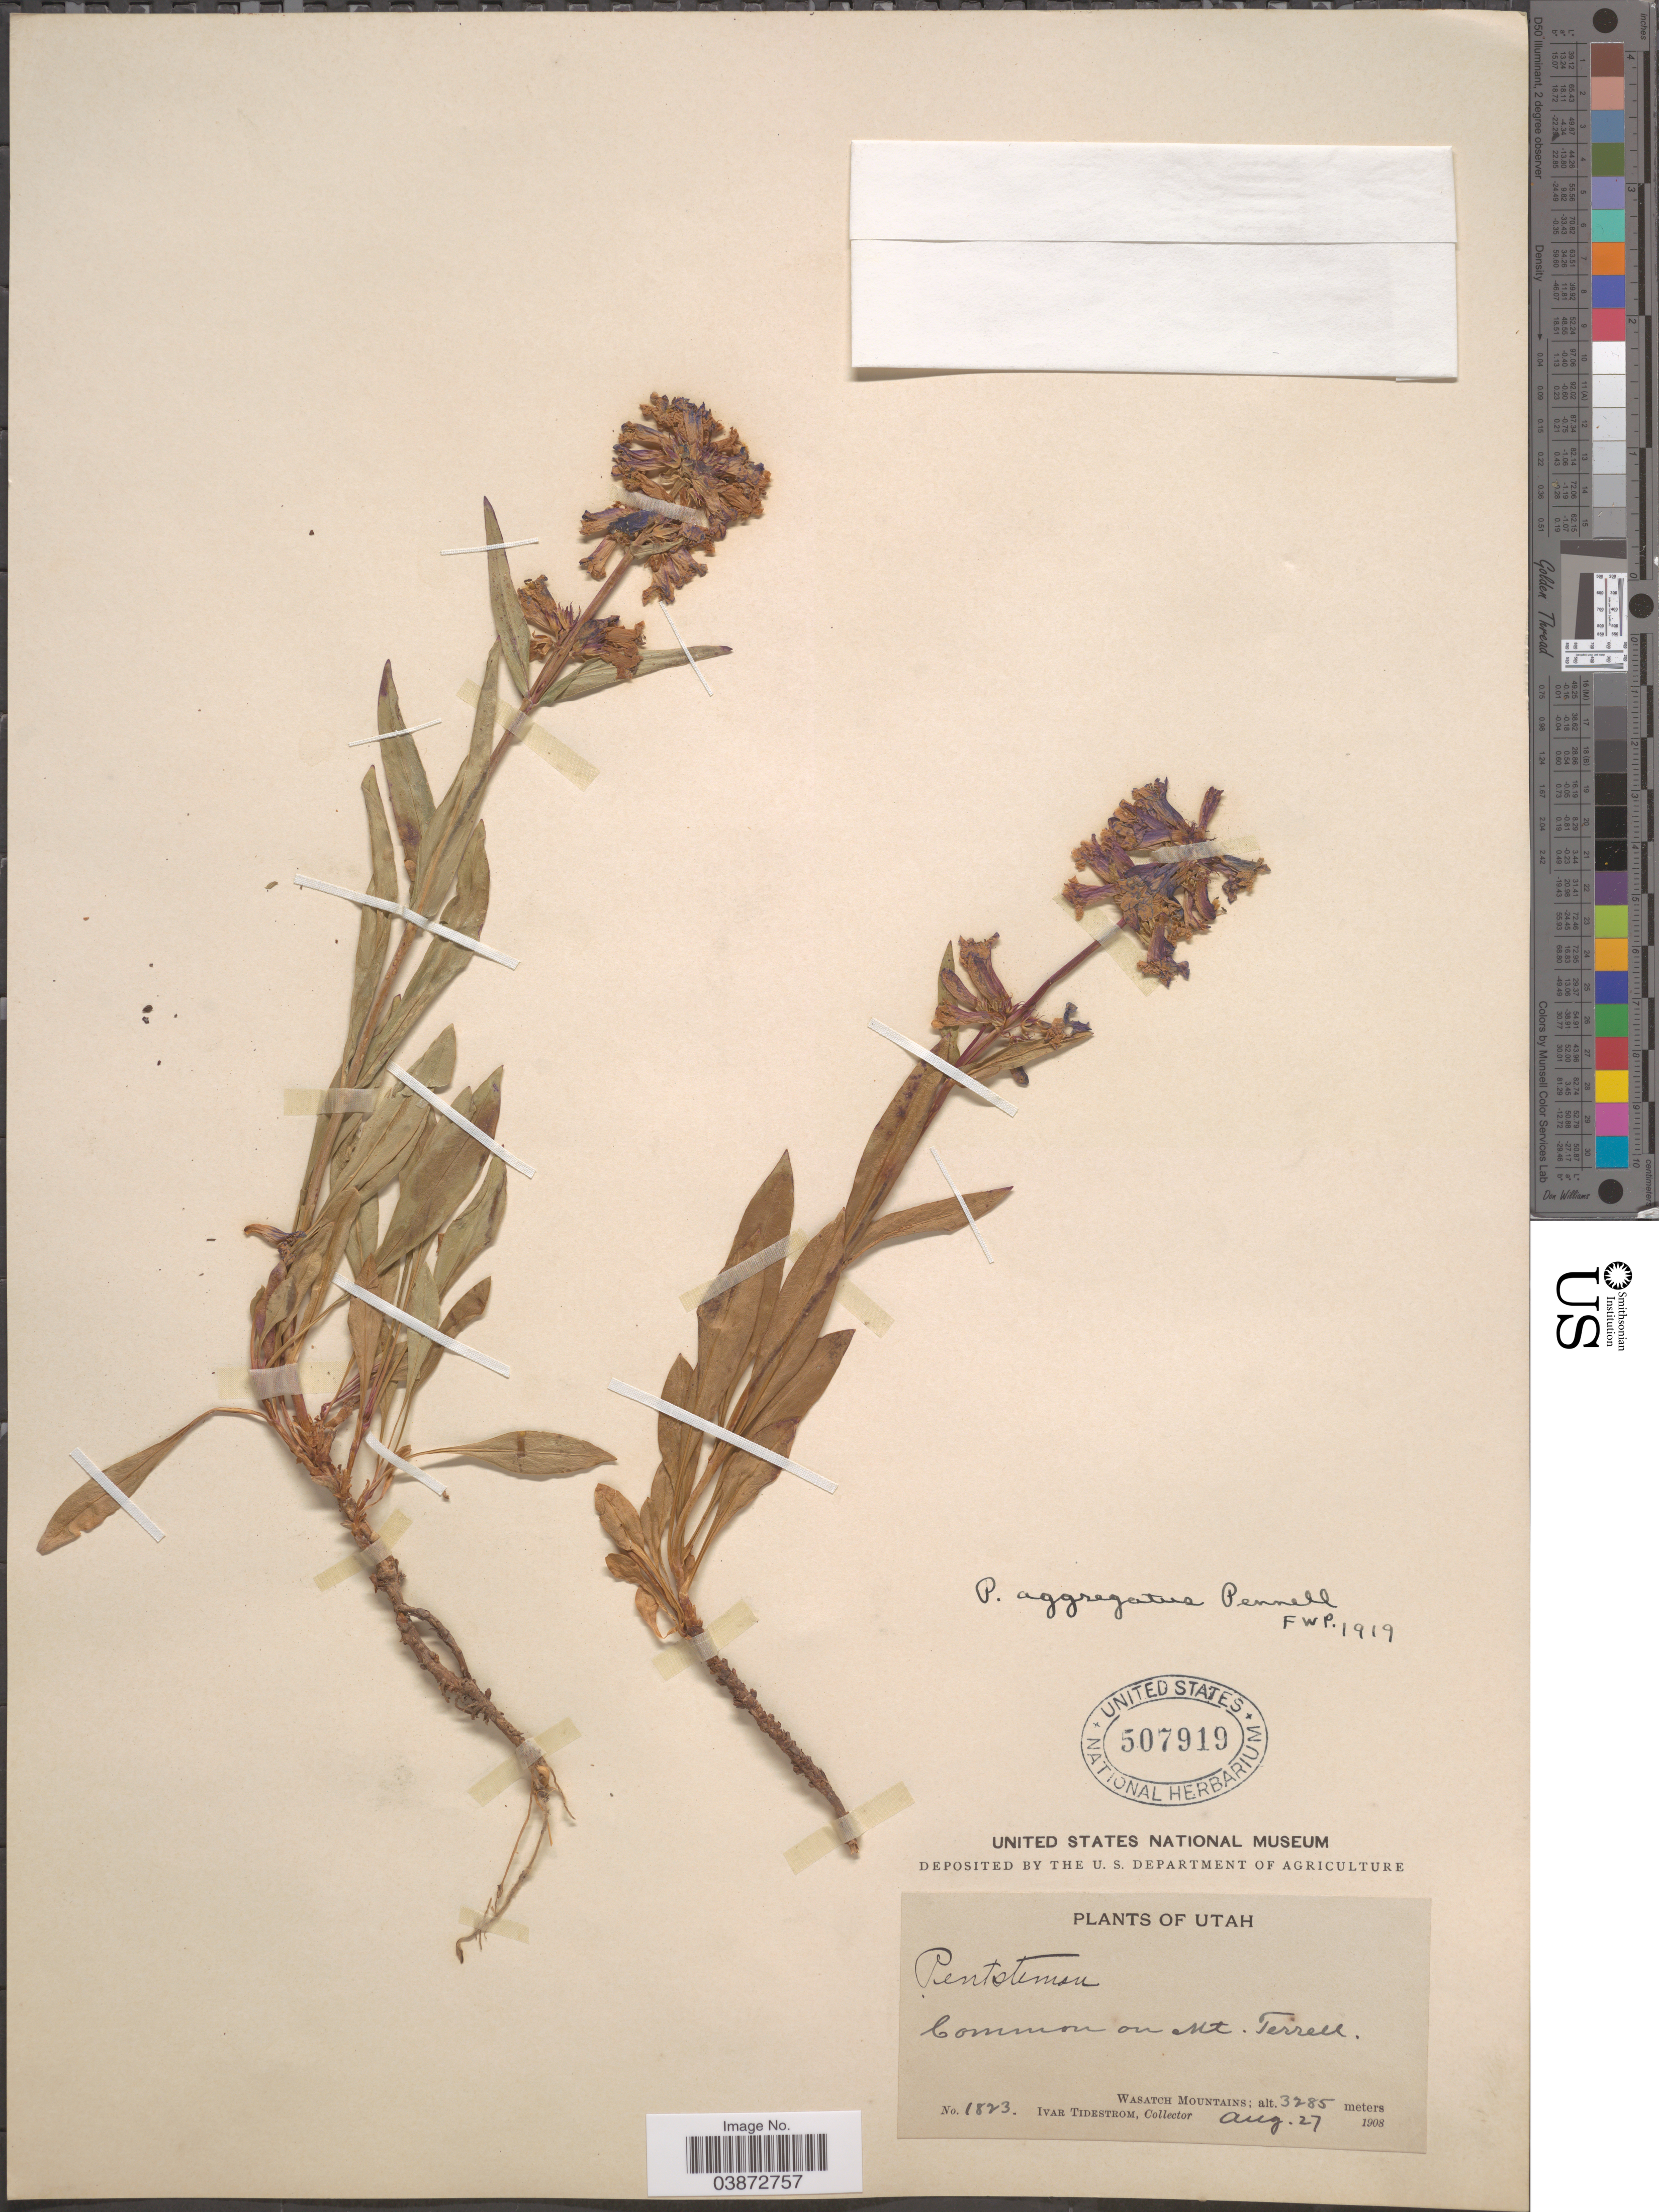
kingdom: Plantae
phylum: Tracheophyta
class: Magnoliopsida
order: Lamiales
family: Plantaginaceae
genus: Penstemon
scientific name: Penstemon aggregatus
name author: Pennell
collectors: I. F. Tidestrom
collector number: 1823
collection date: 1908-08-27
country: United States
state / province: Utah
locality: Common on Mt. Terrell. Wasatch Mountains.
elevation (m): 3285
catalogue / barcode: US 507919